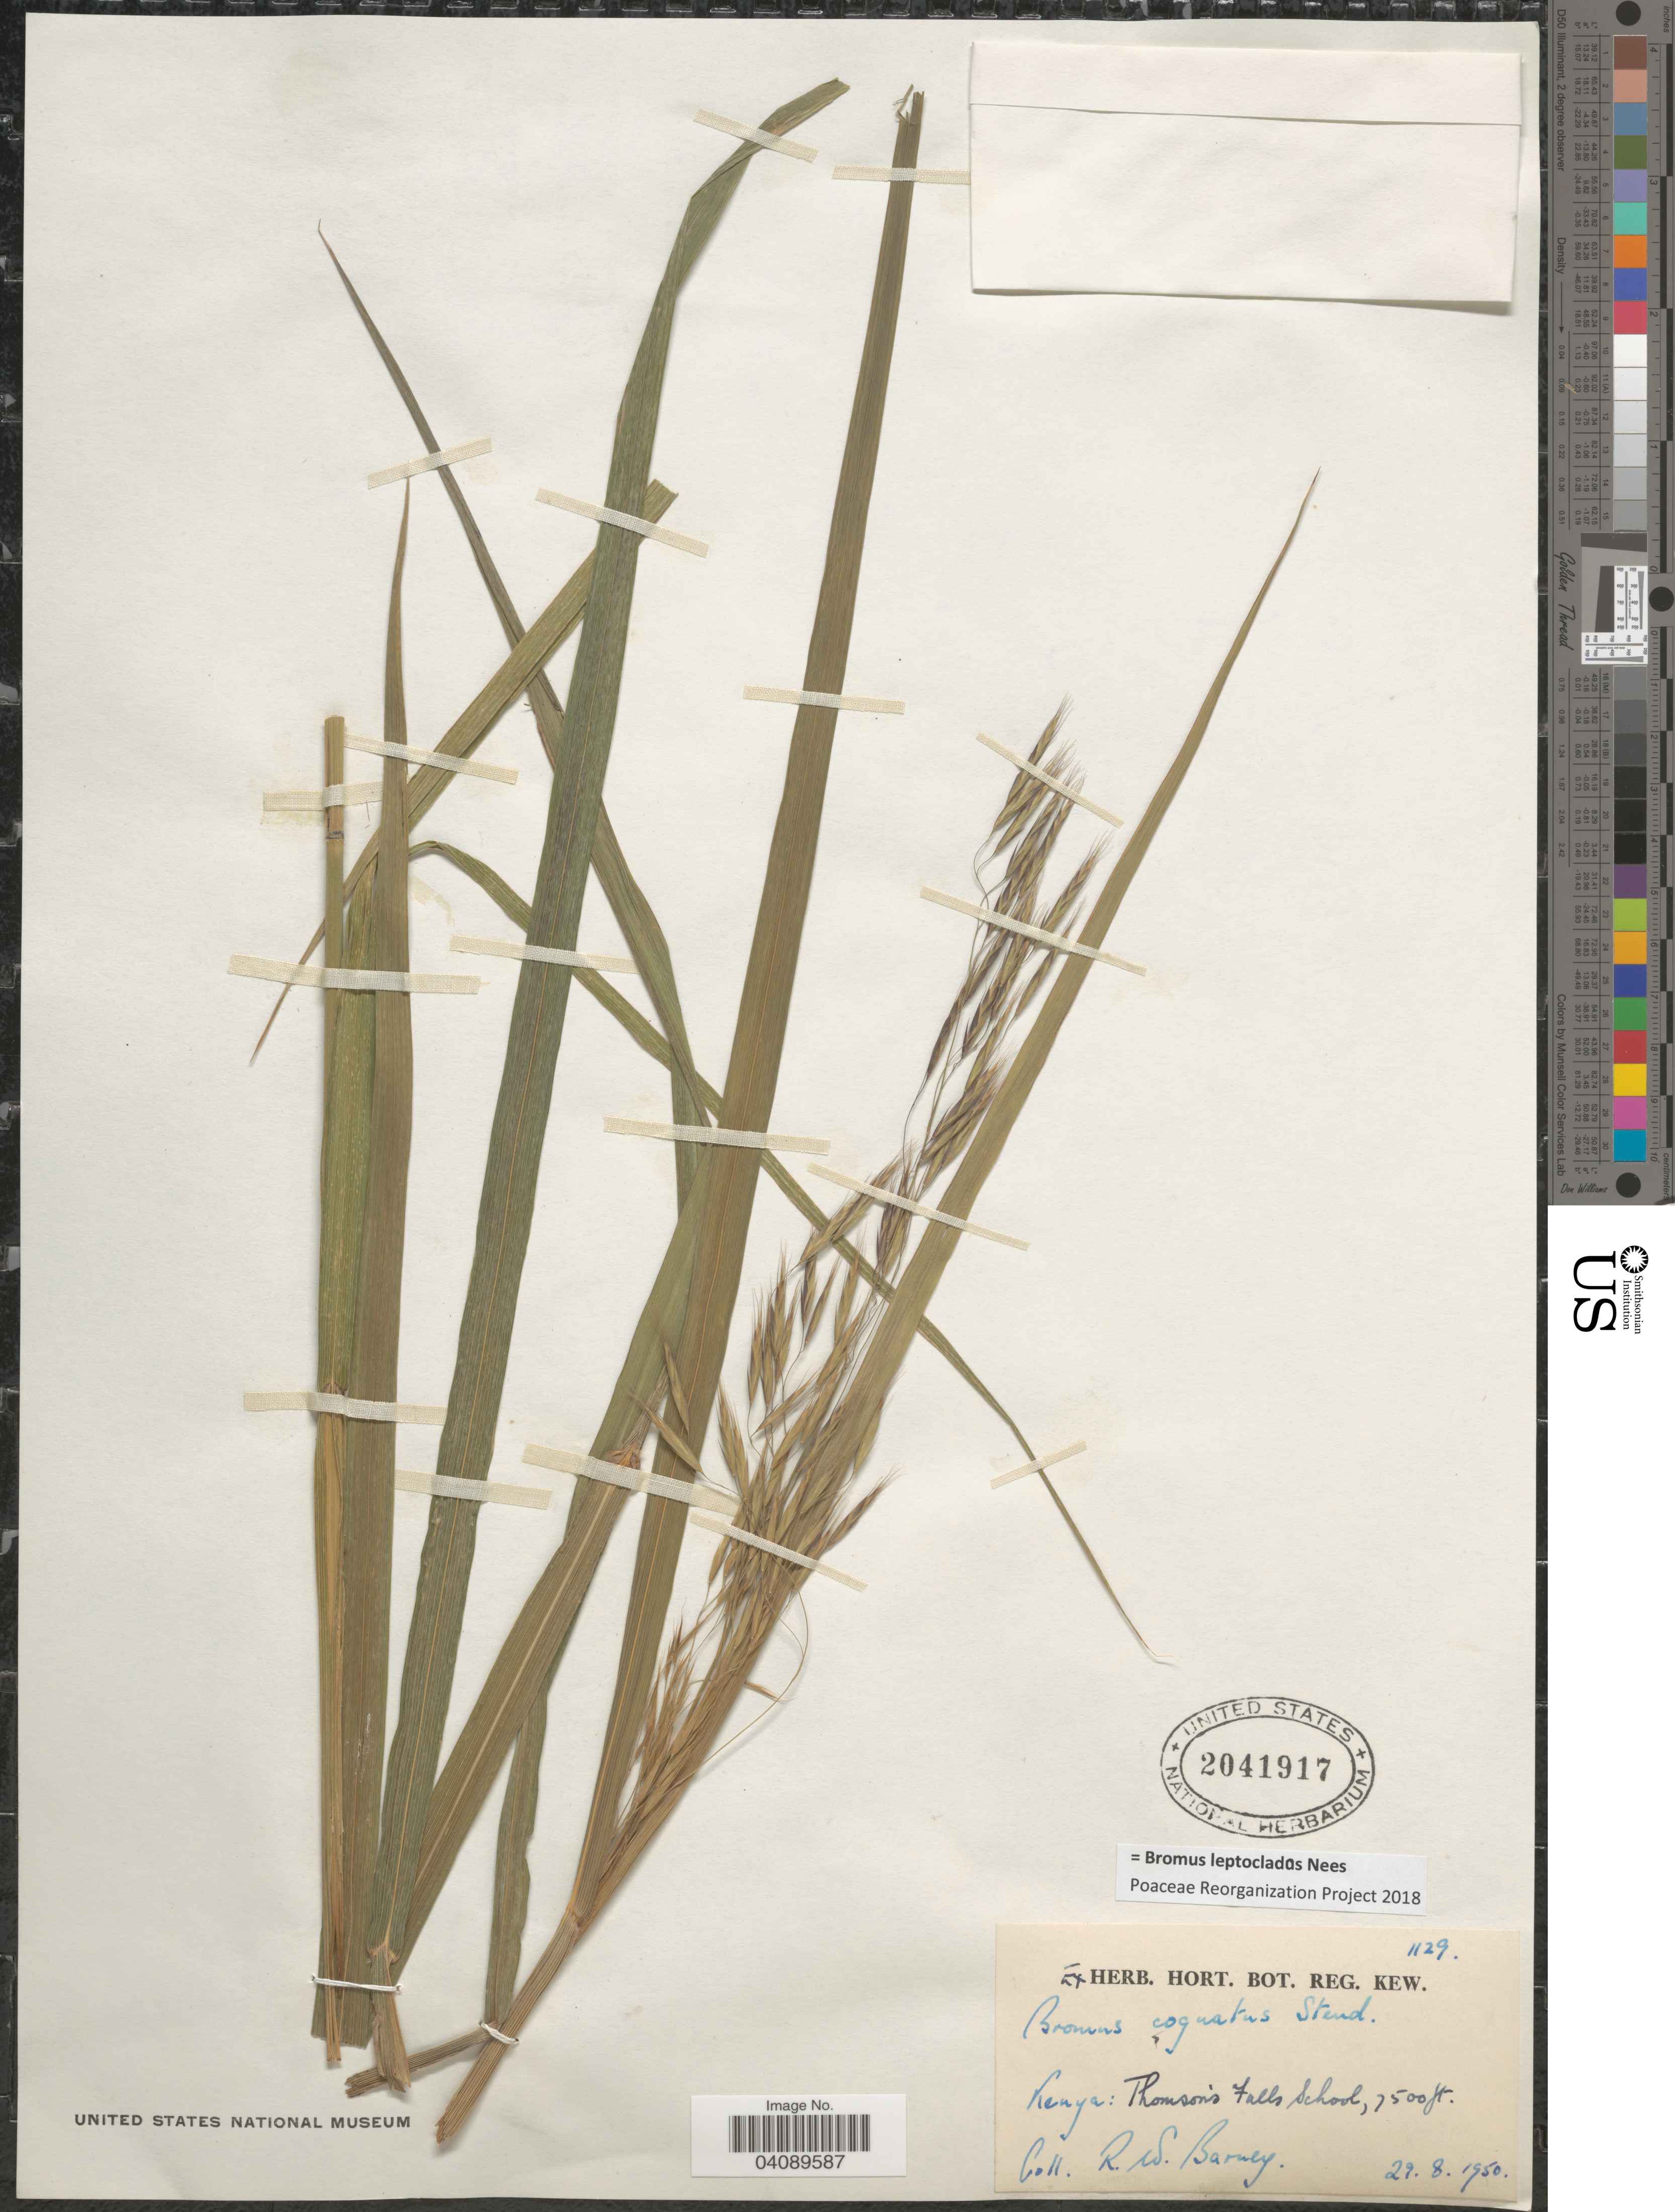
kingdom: Plantae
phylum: Tracheophyta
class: Liliopsida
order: Poales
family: Poaceae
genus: Bromus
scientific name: Bromus leptoclados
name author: Nees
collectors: R. Barney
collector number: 1129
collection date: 1950-08-29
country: Kenya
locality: Thomson's Falls School.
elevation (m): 2286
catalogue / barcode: US 2041917